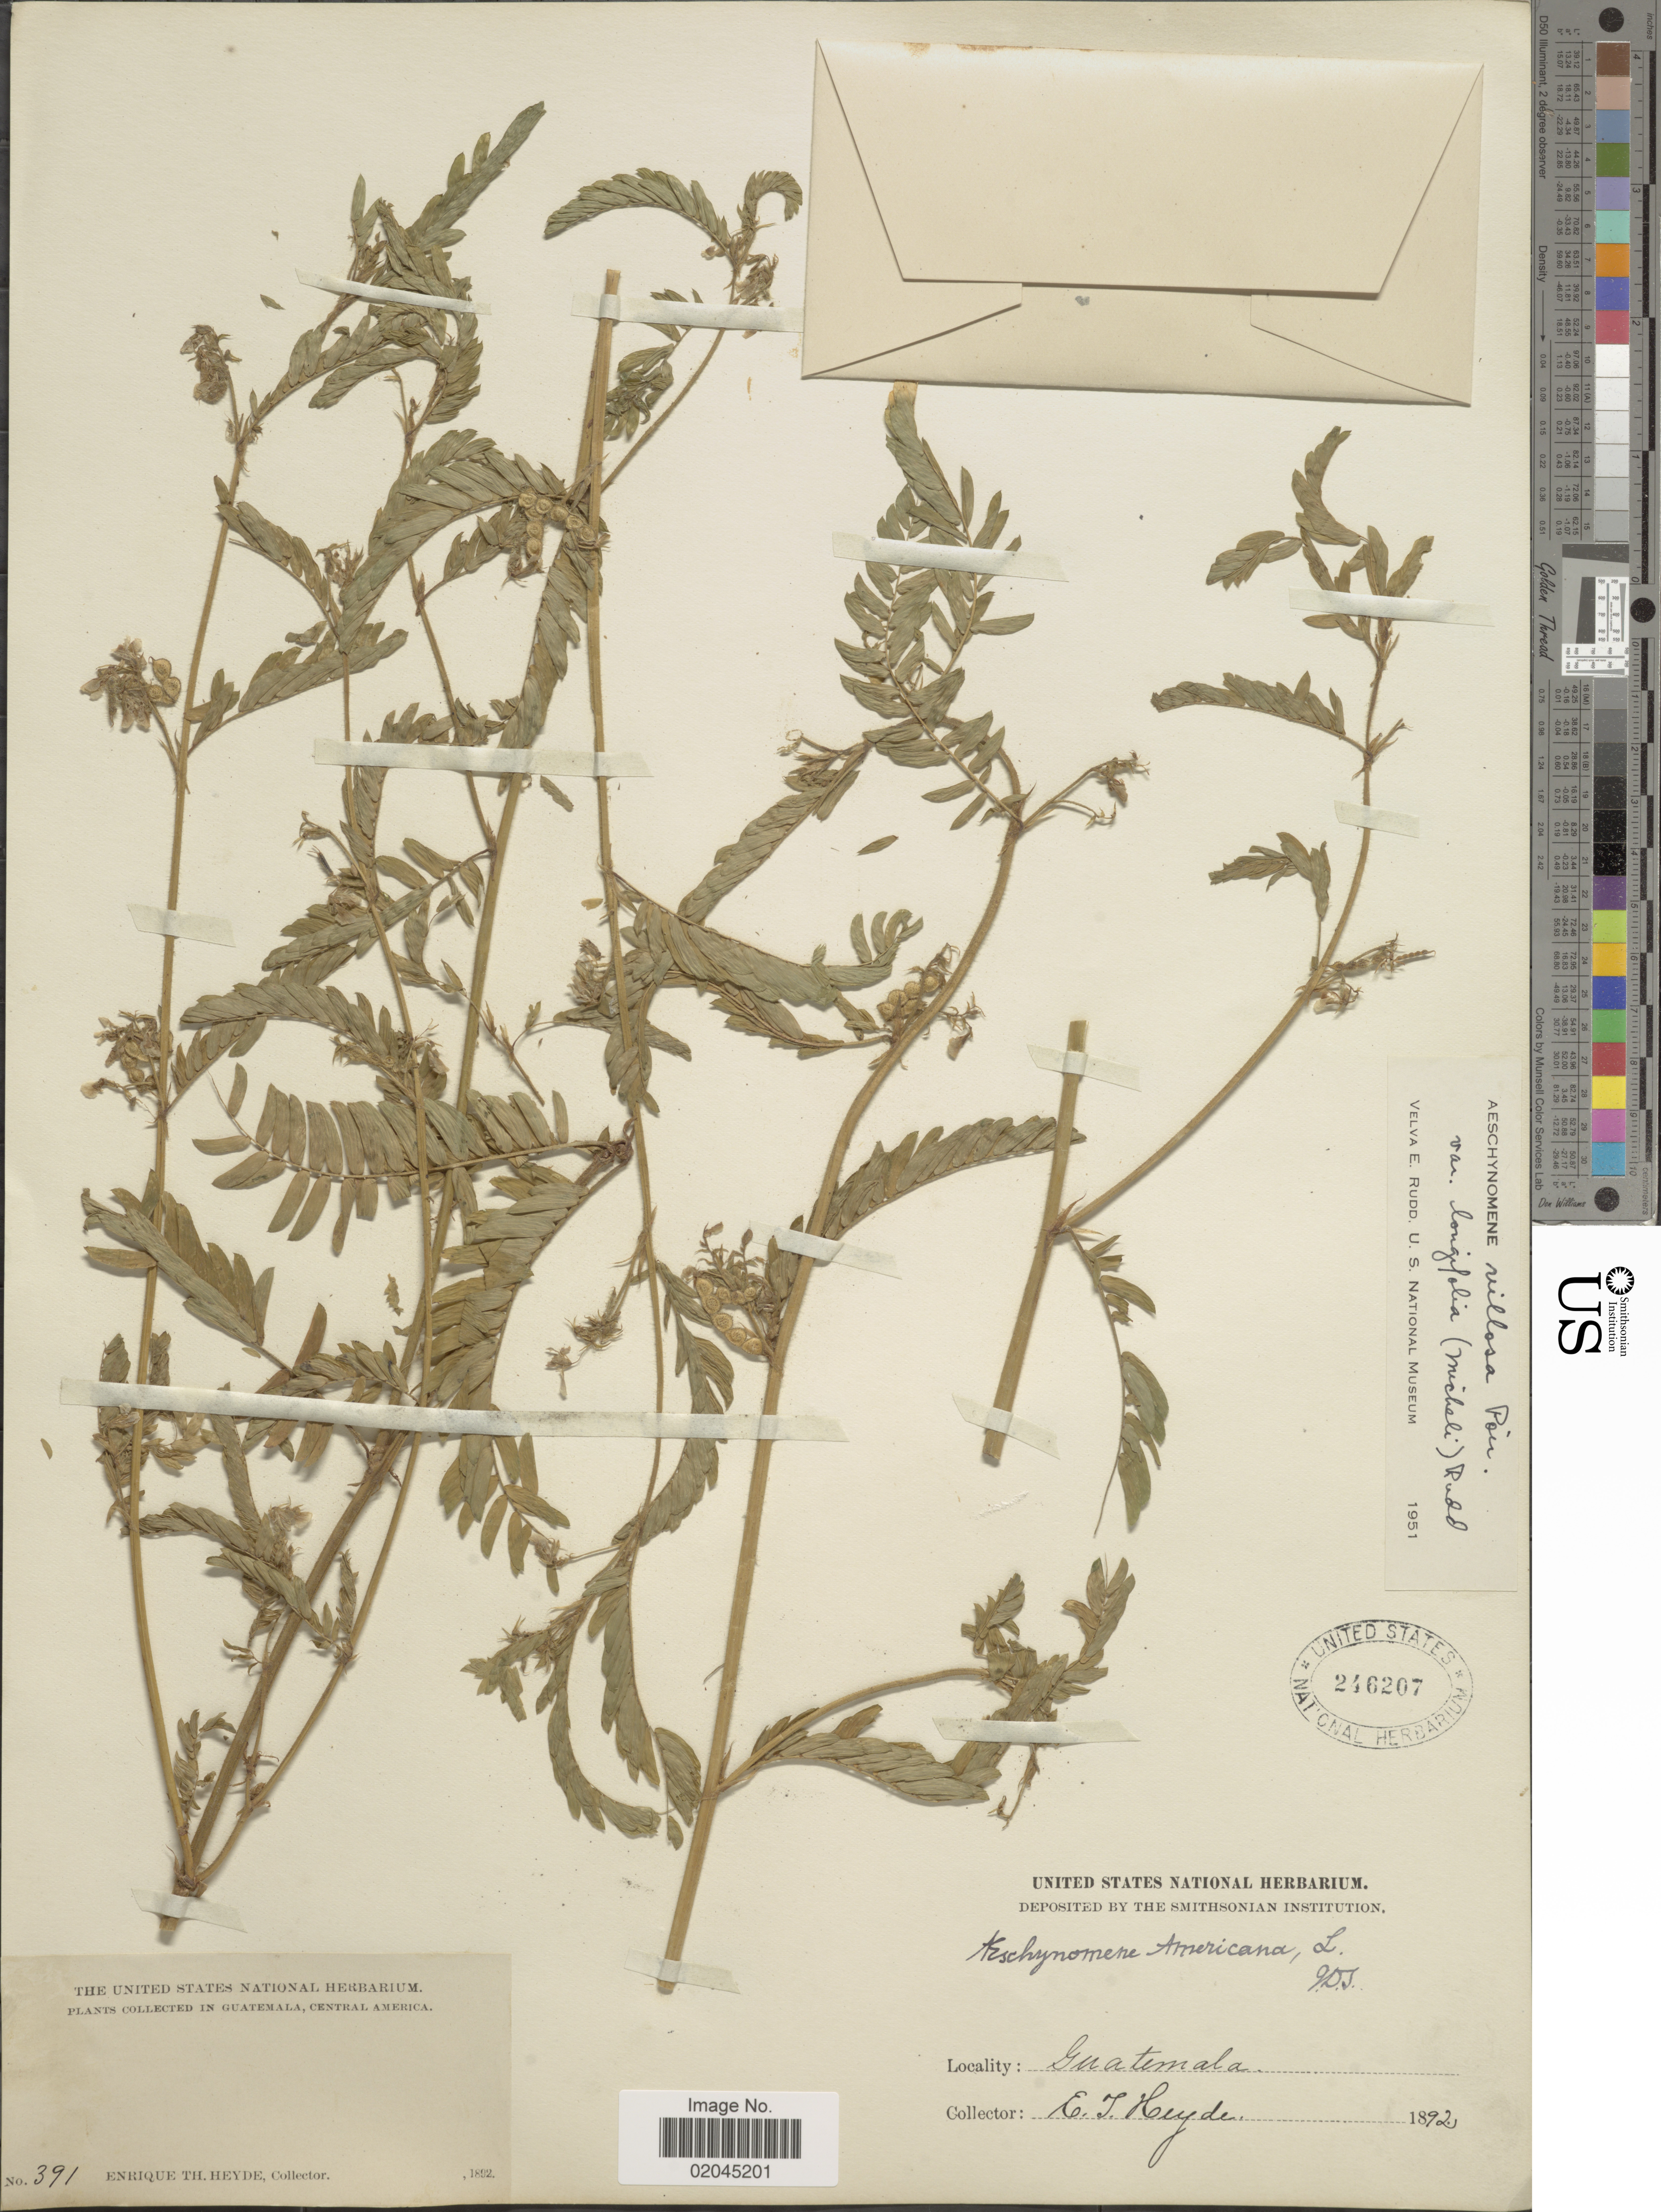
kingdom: Plantae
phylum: Tracheophyta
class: Magnoliopsida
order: Fabales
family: Fabaceae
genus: Aeschynomene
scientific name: Aeschynomene villosa var. longifolia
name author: (Micheli) Rudd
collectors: E. T. Heyde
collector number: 391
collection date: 1892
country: Guatemala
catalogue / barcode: US 246207